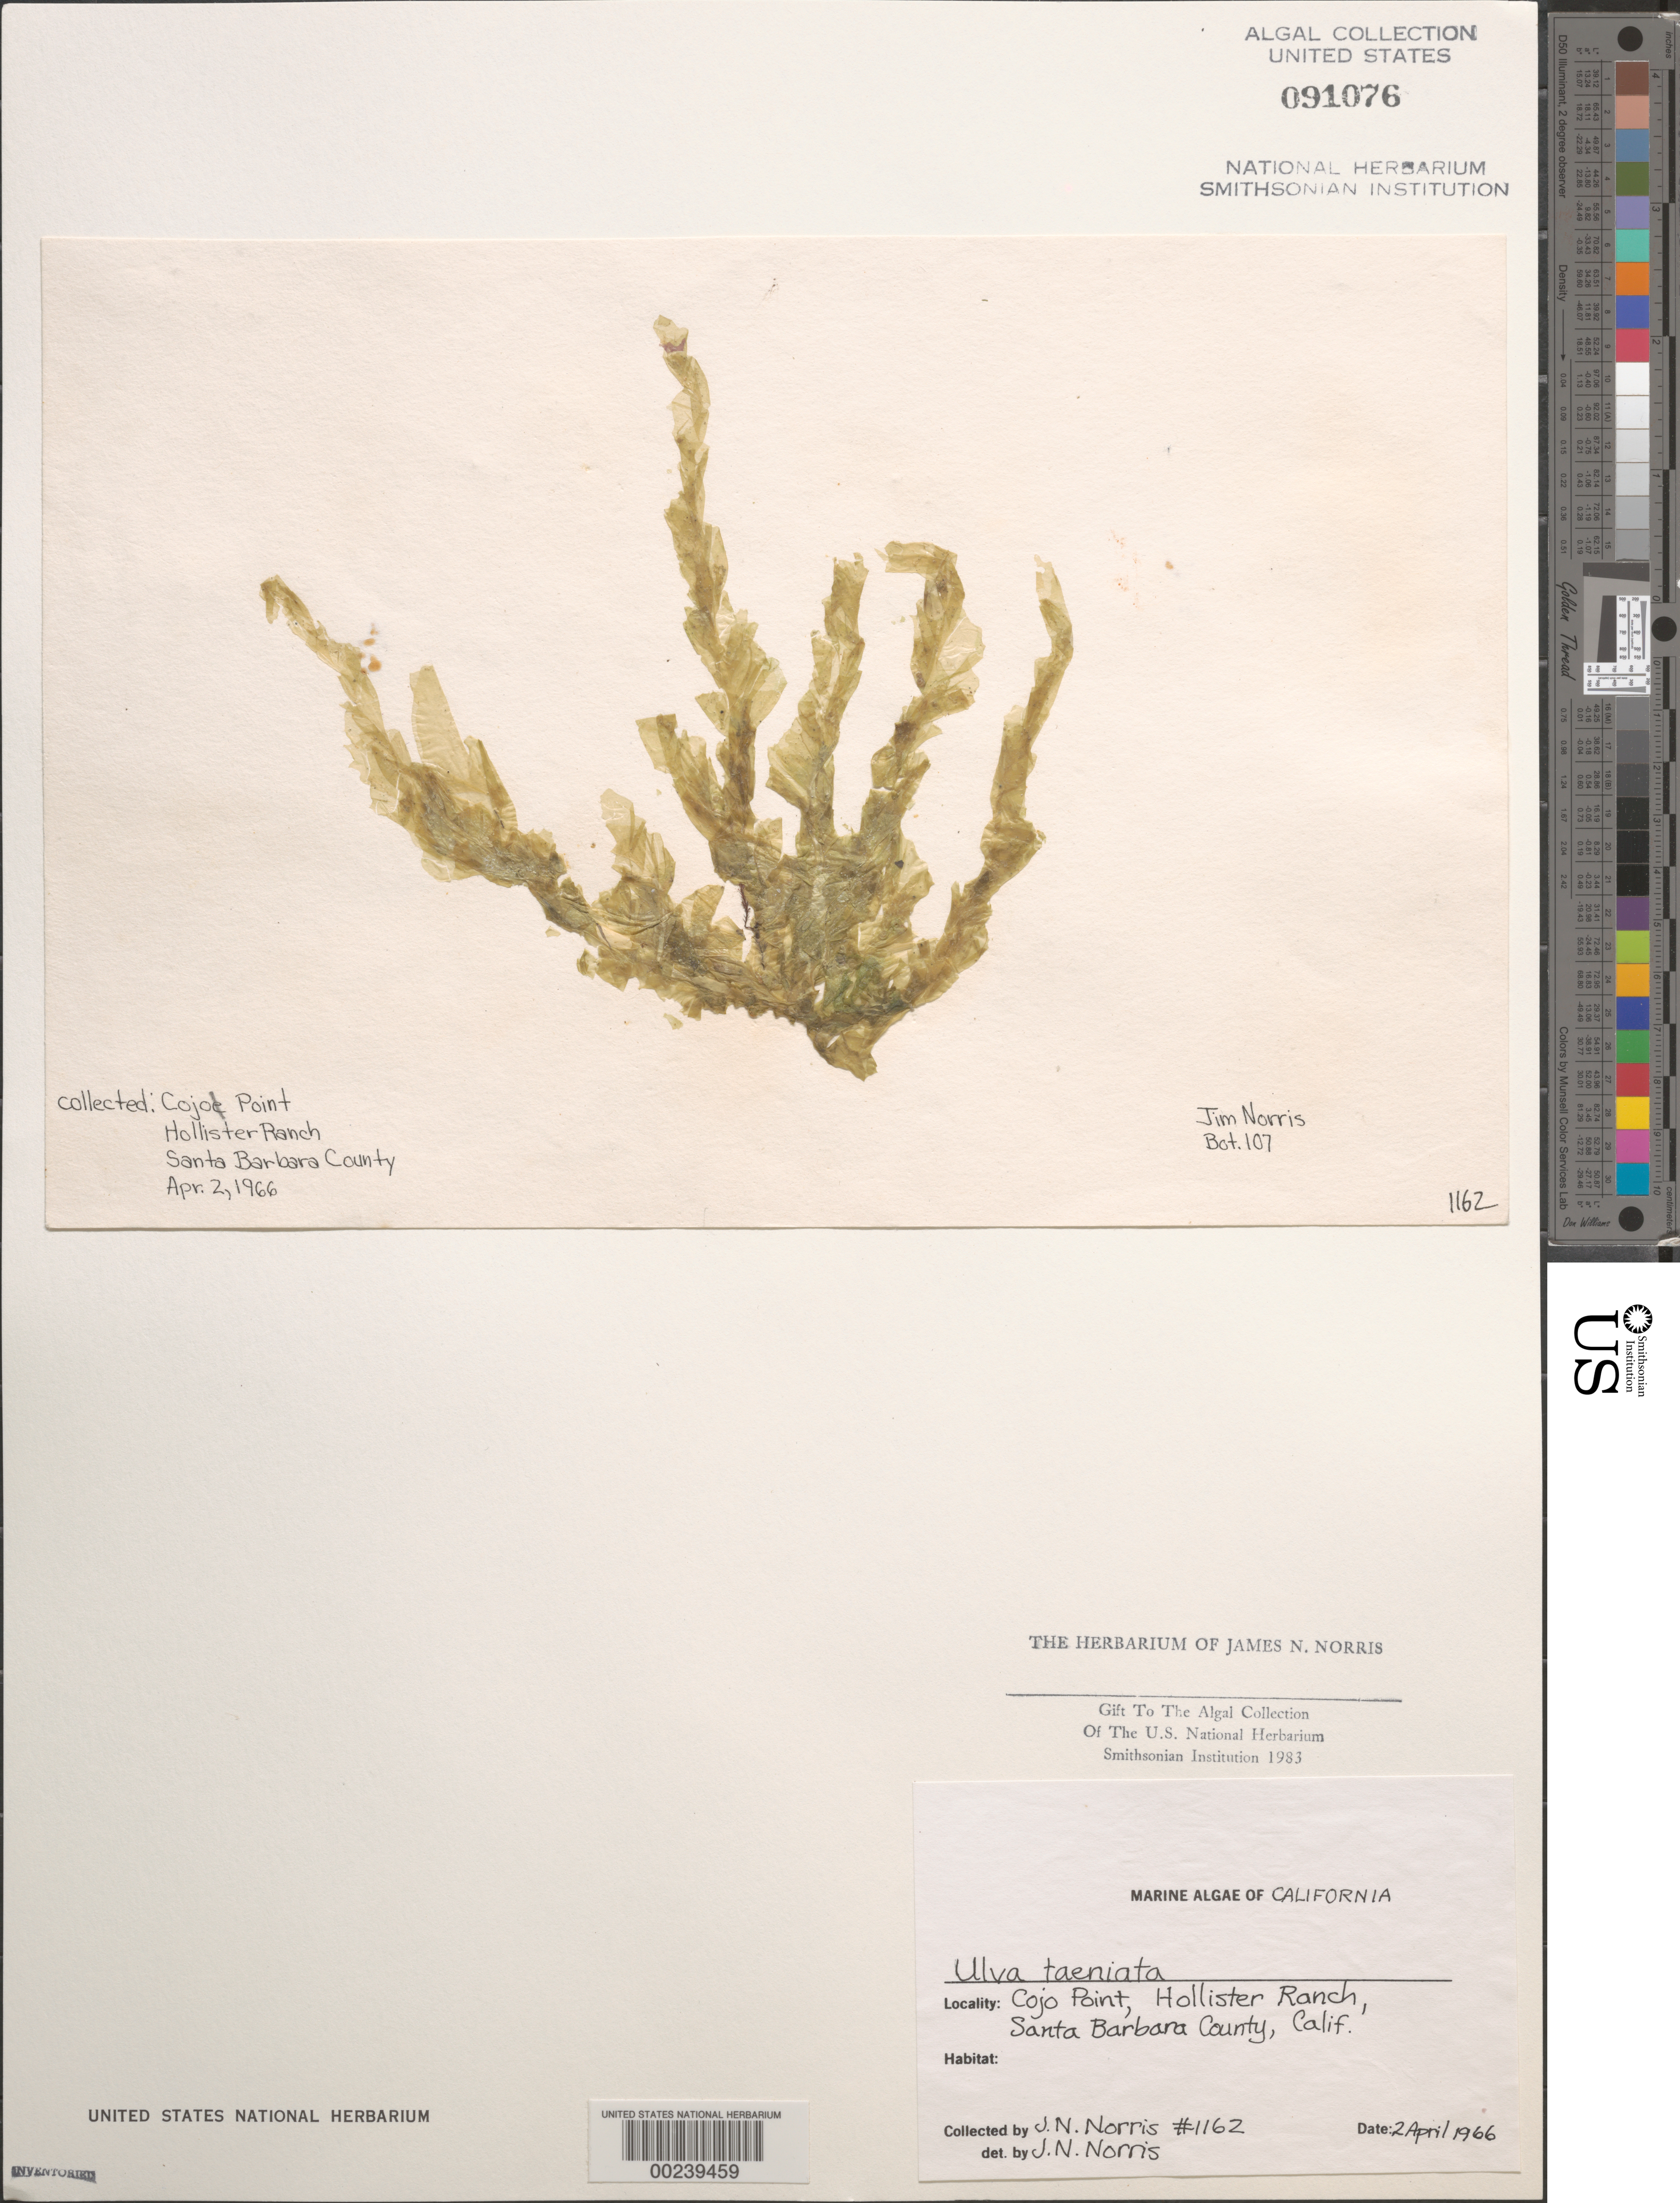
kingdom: Plantae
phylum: Chlorophyta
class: Ulvophyceae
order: Ulvales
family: Ulvaceae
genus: Ulva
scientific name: Ulva taeniata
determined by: Norris, James N.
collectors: J. N. Norris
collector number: JN-1162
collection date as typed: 02 Apr 1966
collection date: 1966-04-02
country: United States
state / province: California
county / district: Santa Barbara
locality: Cojo Point, Hollister Ranch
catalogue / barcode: US 91076